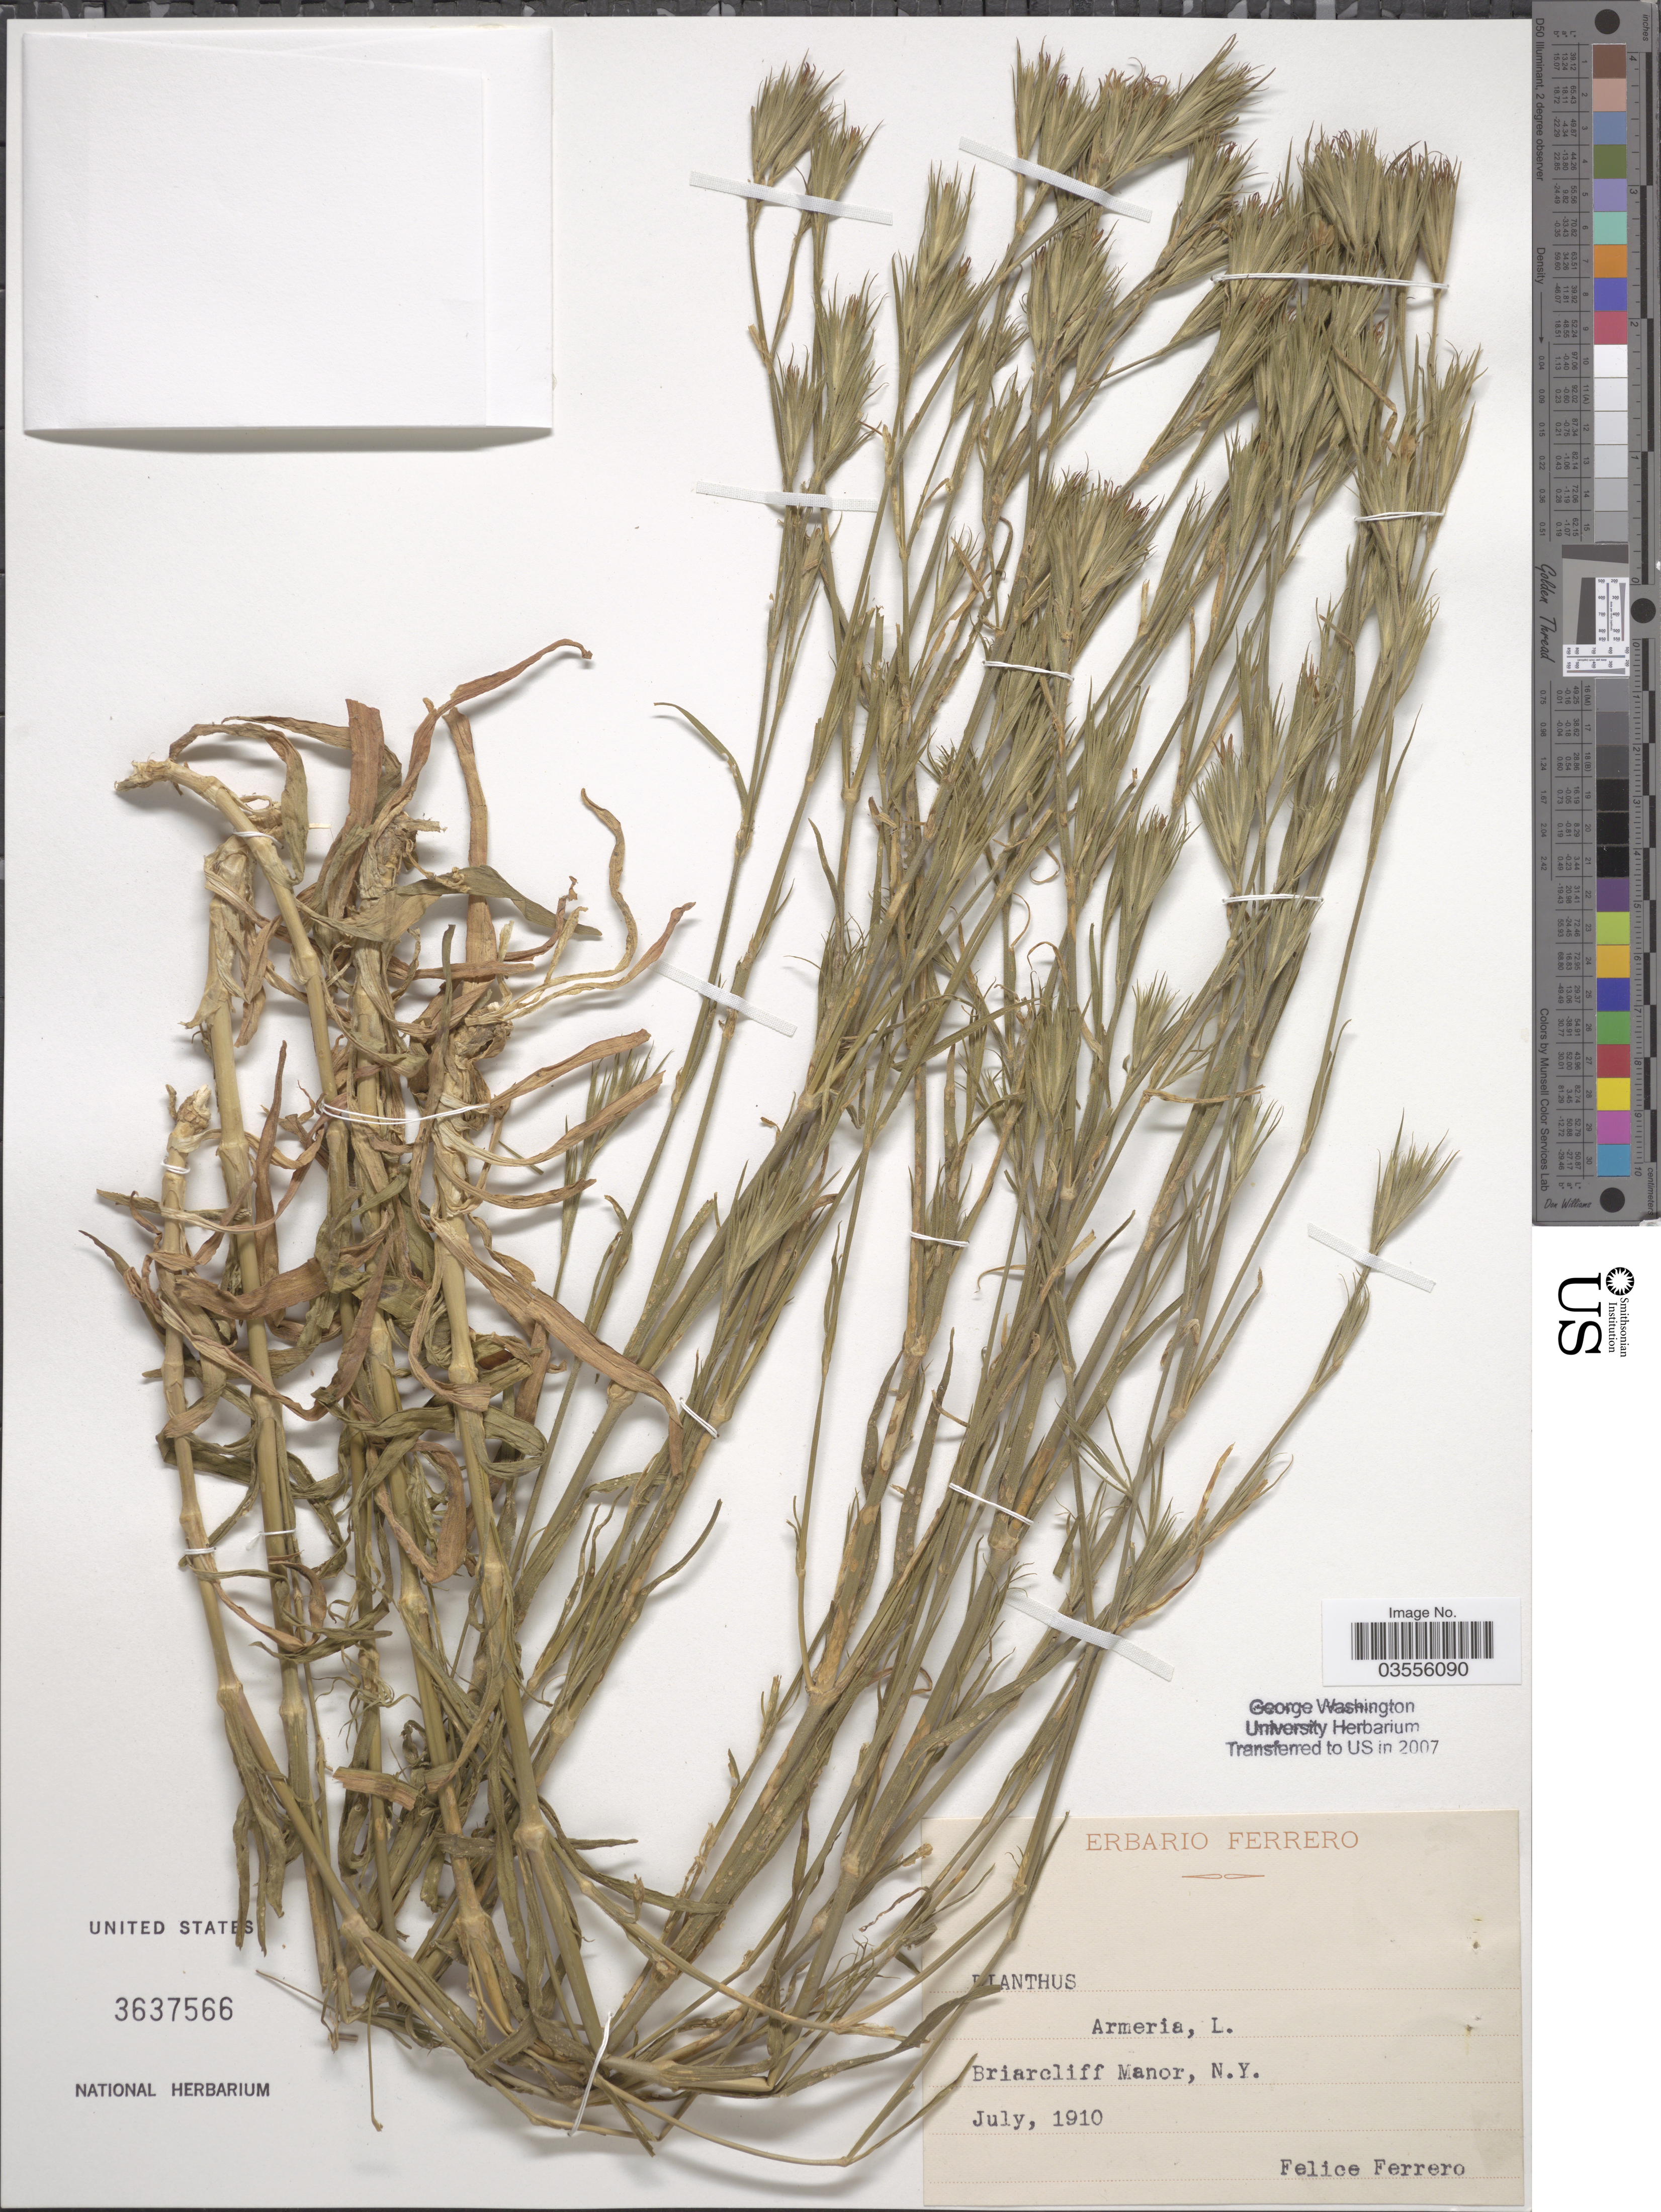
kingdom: Plantae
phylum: Tracheophyta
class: Magnoliopsida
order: Caryophyllales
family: Caryophyllaceae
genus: Dianthus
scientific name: Dianthus armeria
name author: L.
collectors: F. Ferrero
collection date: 1910-07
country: United States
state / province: New York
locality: Briarcliff Manor.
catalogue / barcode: US 3637566